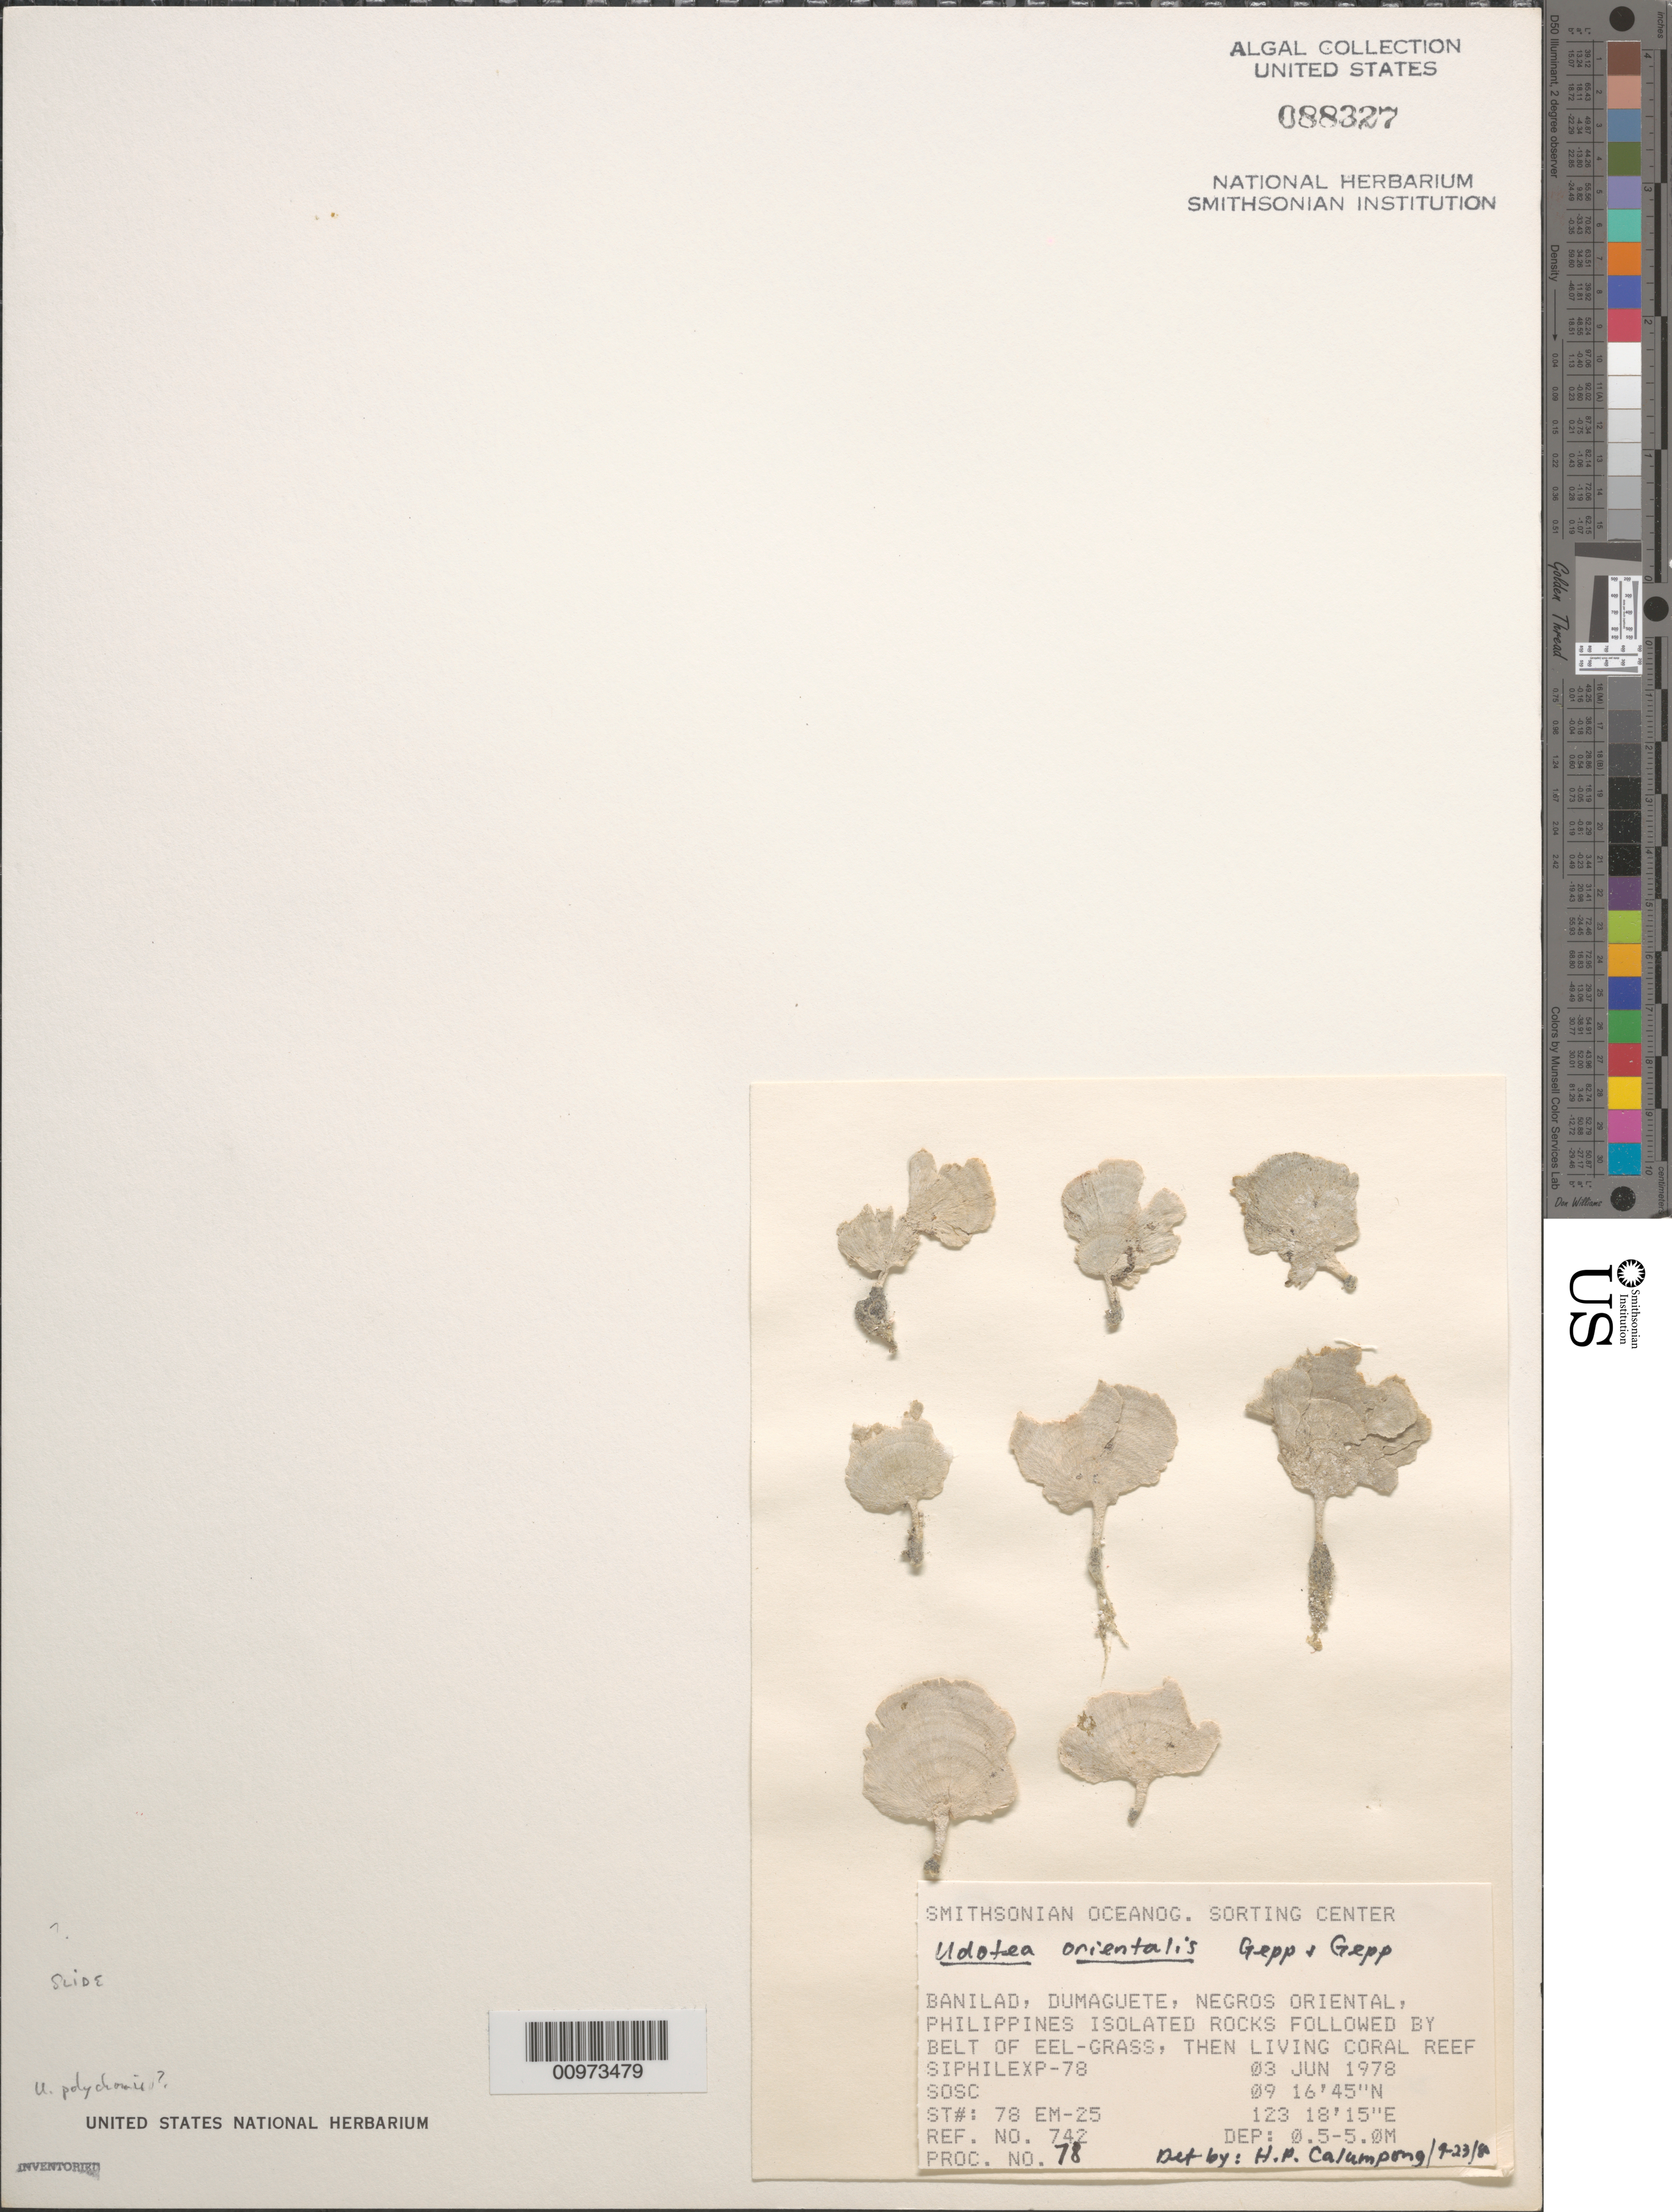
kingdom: Plantae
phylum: Chlorophyta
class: Ulvophyceae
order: Bryopsidales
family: Udoteaceae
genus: Udotea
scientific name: Udotea orientalis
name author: A. Gepp & E. Gepp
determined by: Calumpong, H. P.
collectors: SOSC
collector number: Station 78 EM-25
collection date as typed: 03 Jun 1978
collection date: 1978-06-03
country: Philippines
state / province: Central Visayas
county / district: Negros Oriental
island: Negros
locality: Banilad, Dumaguete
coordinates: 09 16' 45" N, 123 18' 15" E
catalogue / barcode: US 88327